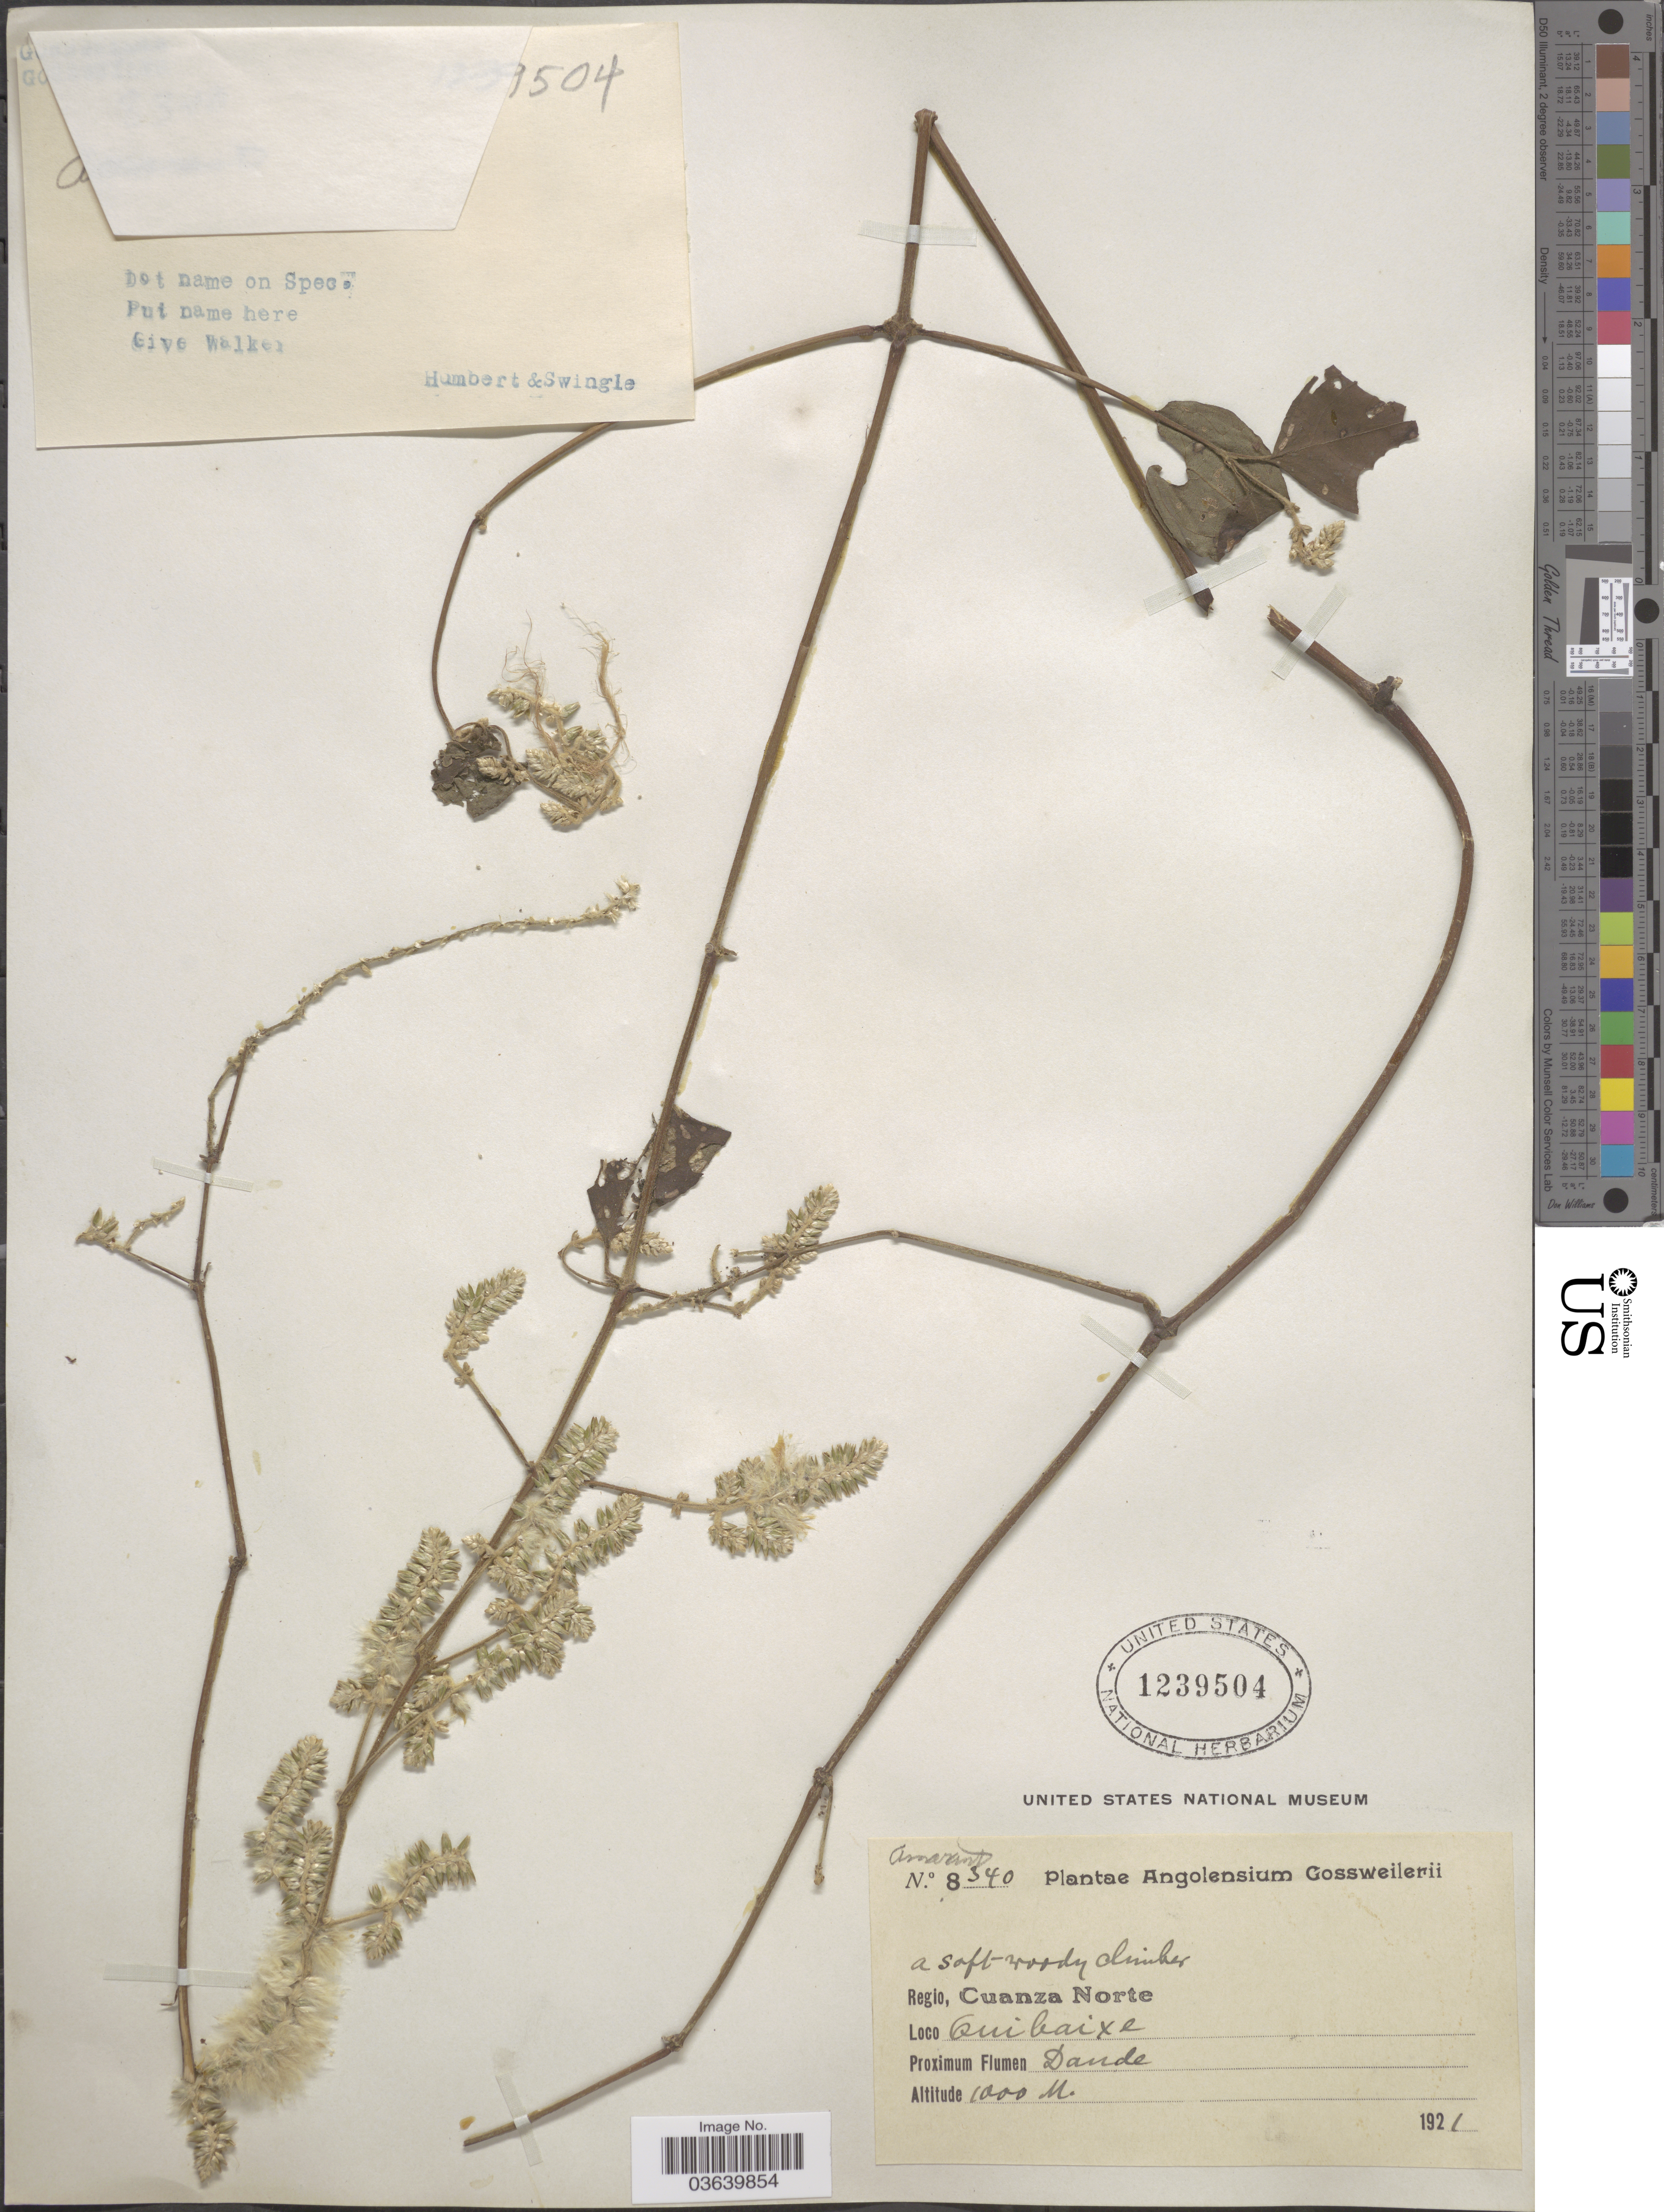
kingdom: Plantae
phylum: Tracheophyta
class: Magnoliopsida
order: Caryophyllales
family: Amaranthaceae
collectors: -. Gossweiler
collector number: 8340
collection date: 1921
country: Angola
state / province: Cuanza Norte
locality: Regio, Cuanza Norte. Quibaixe. Proximum Flumen, Dande.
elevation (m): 1000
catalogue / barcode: US 1239504